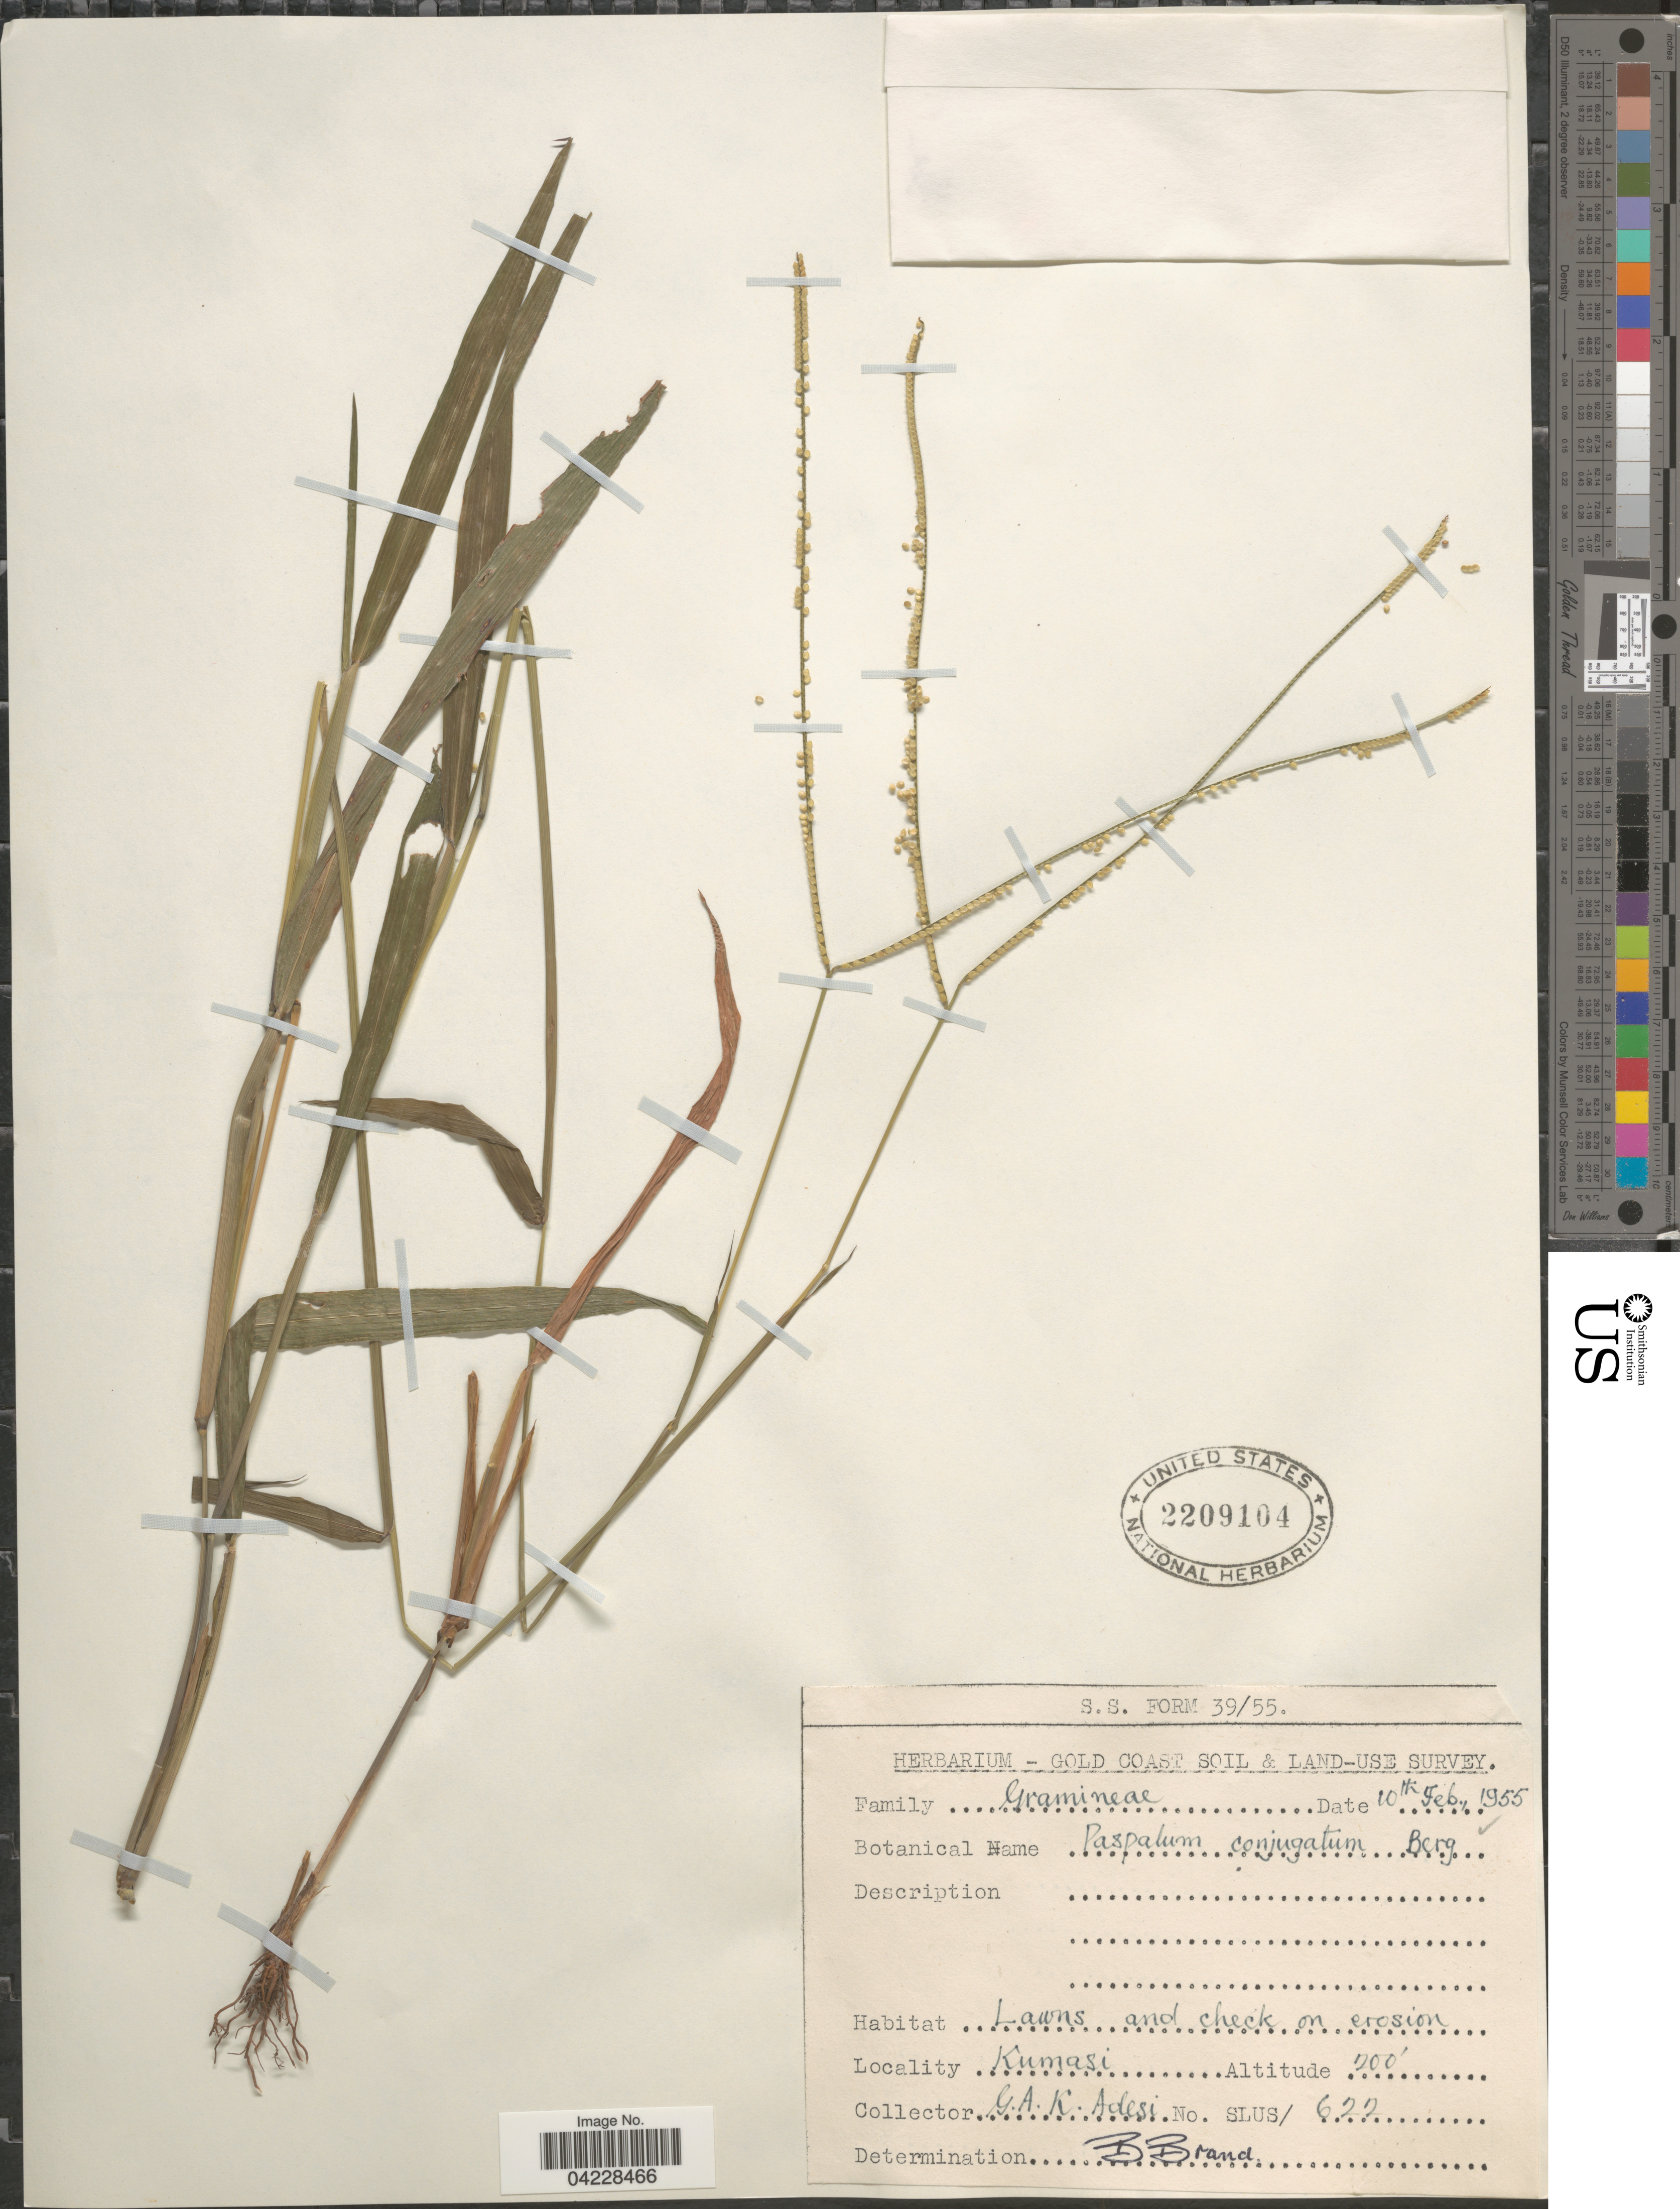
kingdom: Plantae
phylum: Tracheophyta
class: Liliopsida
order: Poales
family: Poaceae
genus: Paspalum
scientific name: Paspalum conjugatum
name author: P.J. Bergius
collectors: G. A. K. Adesi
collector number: Slus622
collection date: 1955-02-10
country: Ghana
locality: Kumasi.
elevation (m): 61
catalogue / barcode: US 2209104